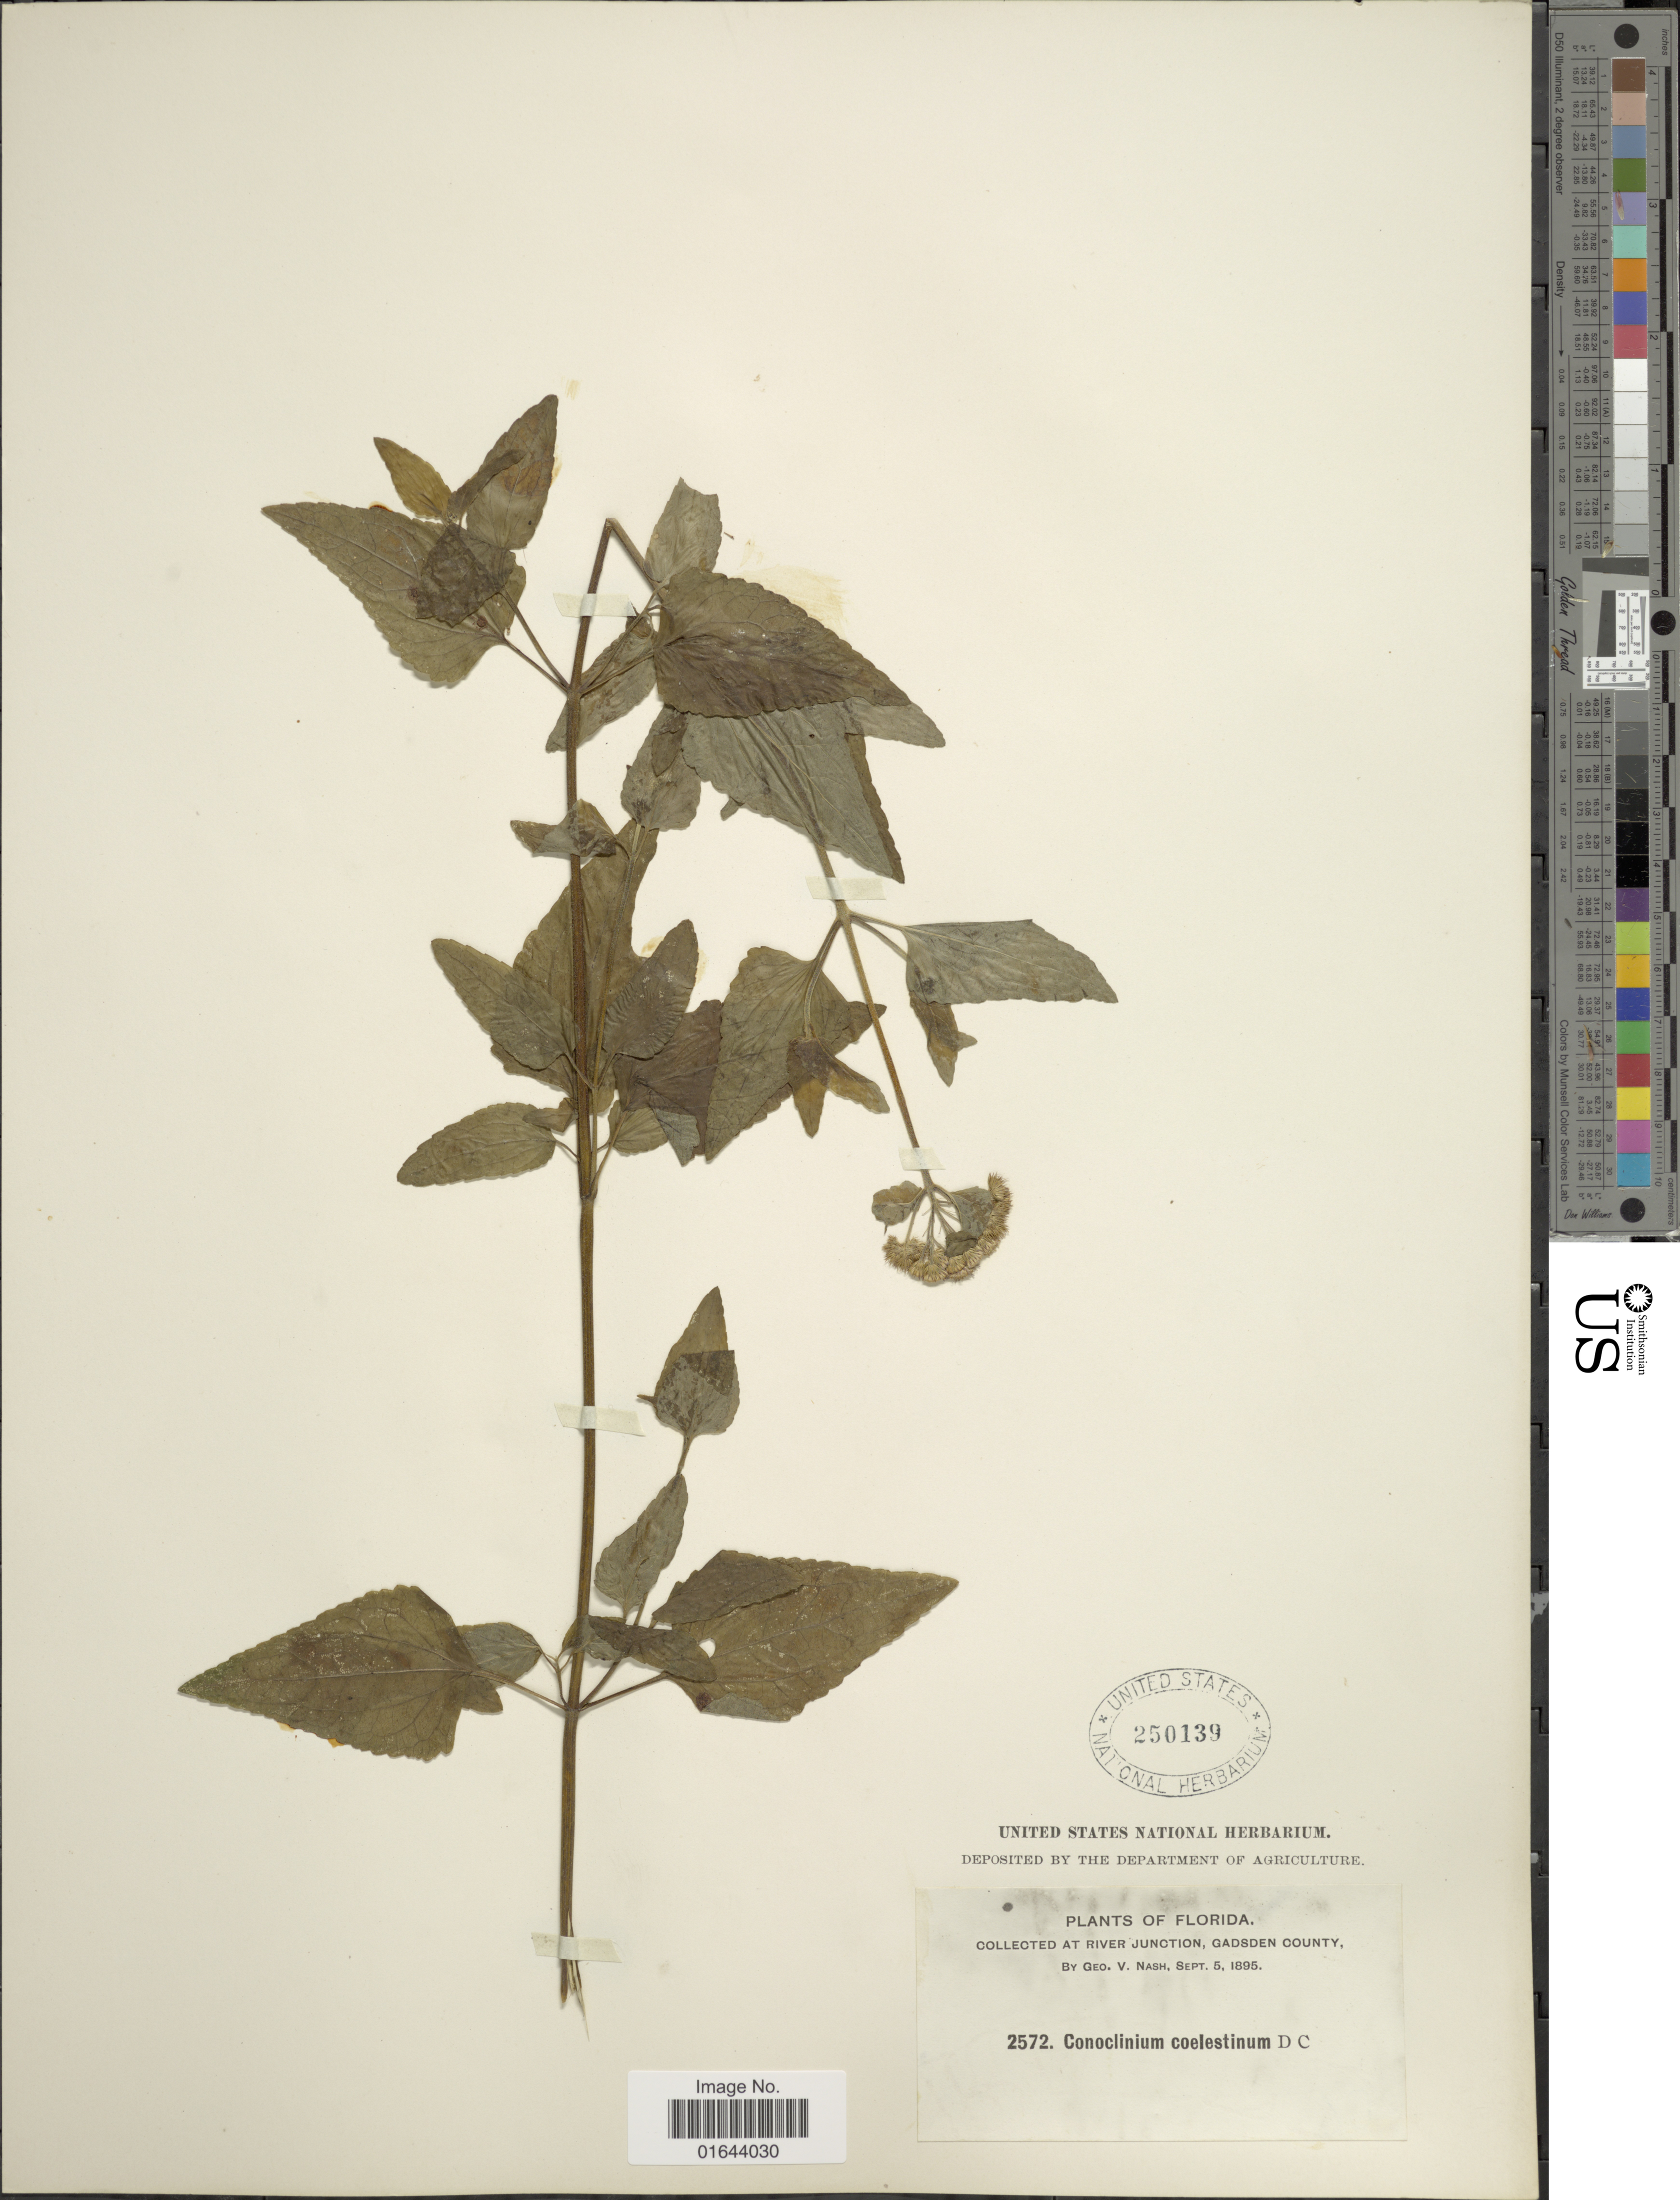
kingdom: Plantae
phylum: Tracheophyta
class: Magnoliopsida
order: Asterales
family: Asteraceae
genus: Conoclinium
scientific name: Conoclinium coelestinum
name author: (L.) DC.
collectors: G. V. Nash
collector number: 2572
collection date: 1895-09-05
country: United States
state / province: Florida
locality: River Junction, Gadsden County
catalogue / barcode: US 250139